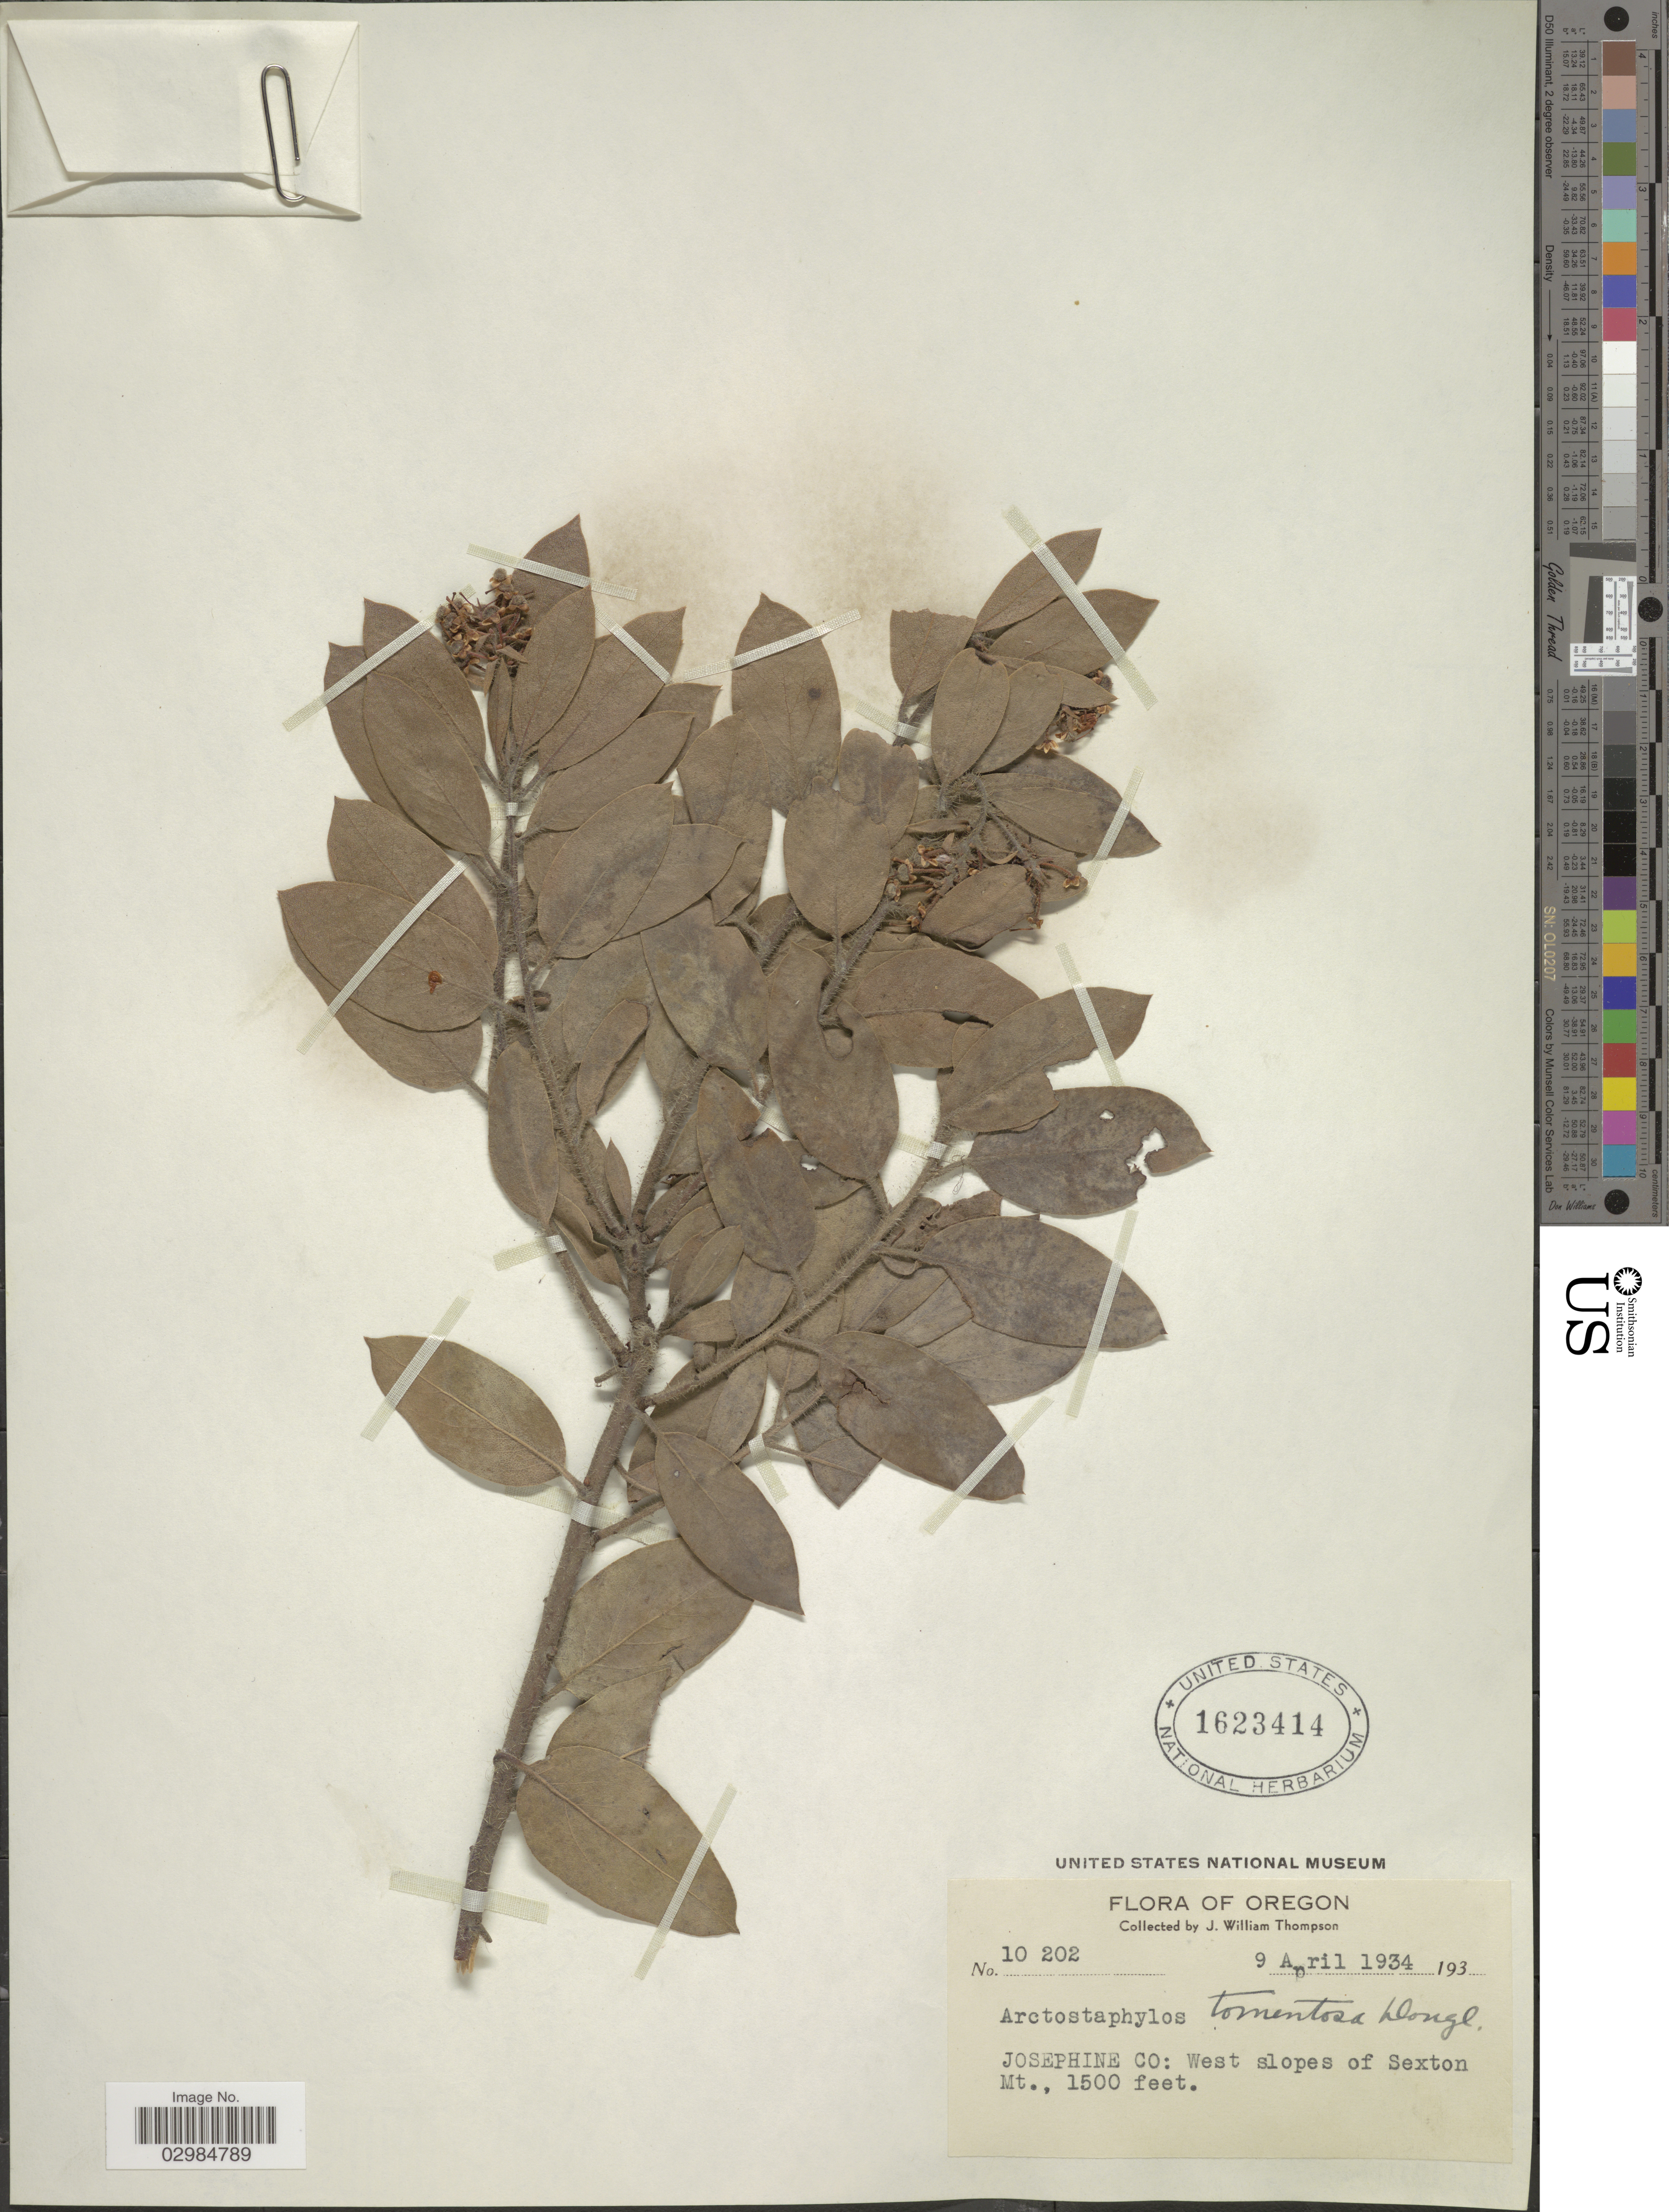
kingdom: Plantae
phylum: Tracheophyta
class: Magnoliopsida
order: Ericales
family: Ericaceae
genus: Arctostaphylos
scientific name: Arctostaphylos tomentosa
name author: (Pursh) Lindl.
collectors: J. W. Thompson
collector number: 10202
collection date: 1934-04-09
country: United States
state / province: Oregon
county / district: Josephine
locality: Josephine Co: West slopes of Sexton Mt.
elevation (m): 457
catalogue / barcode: US 1623414